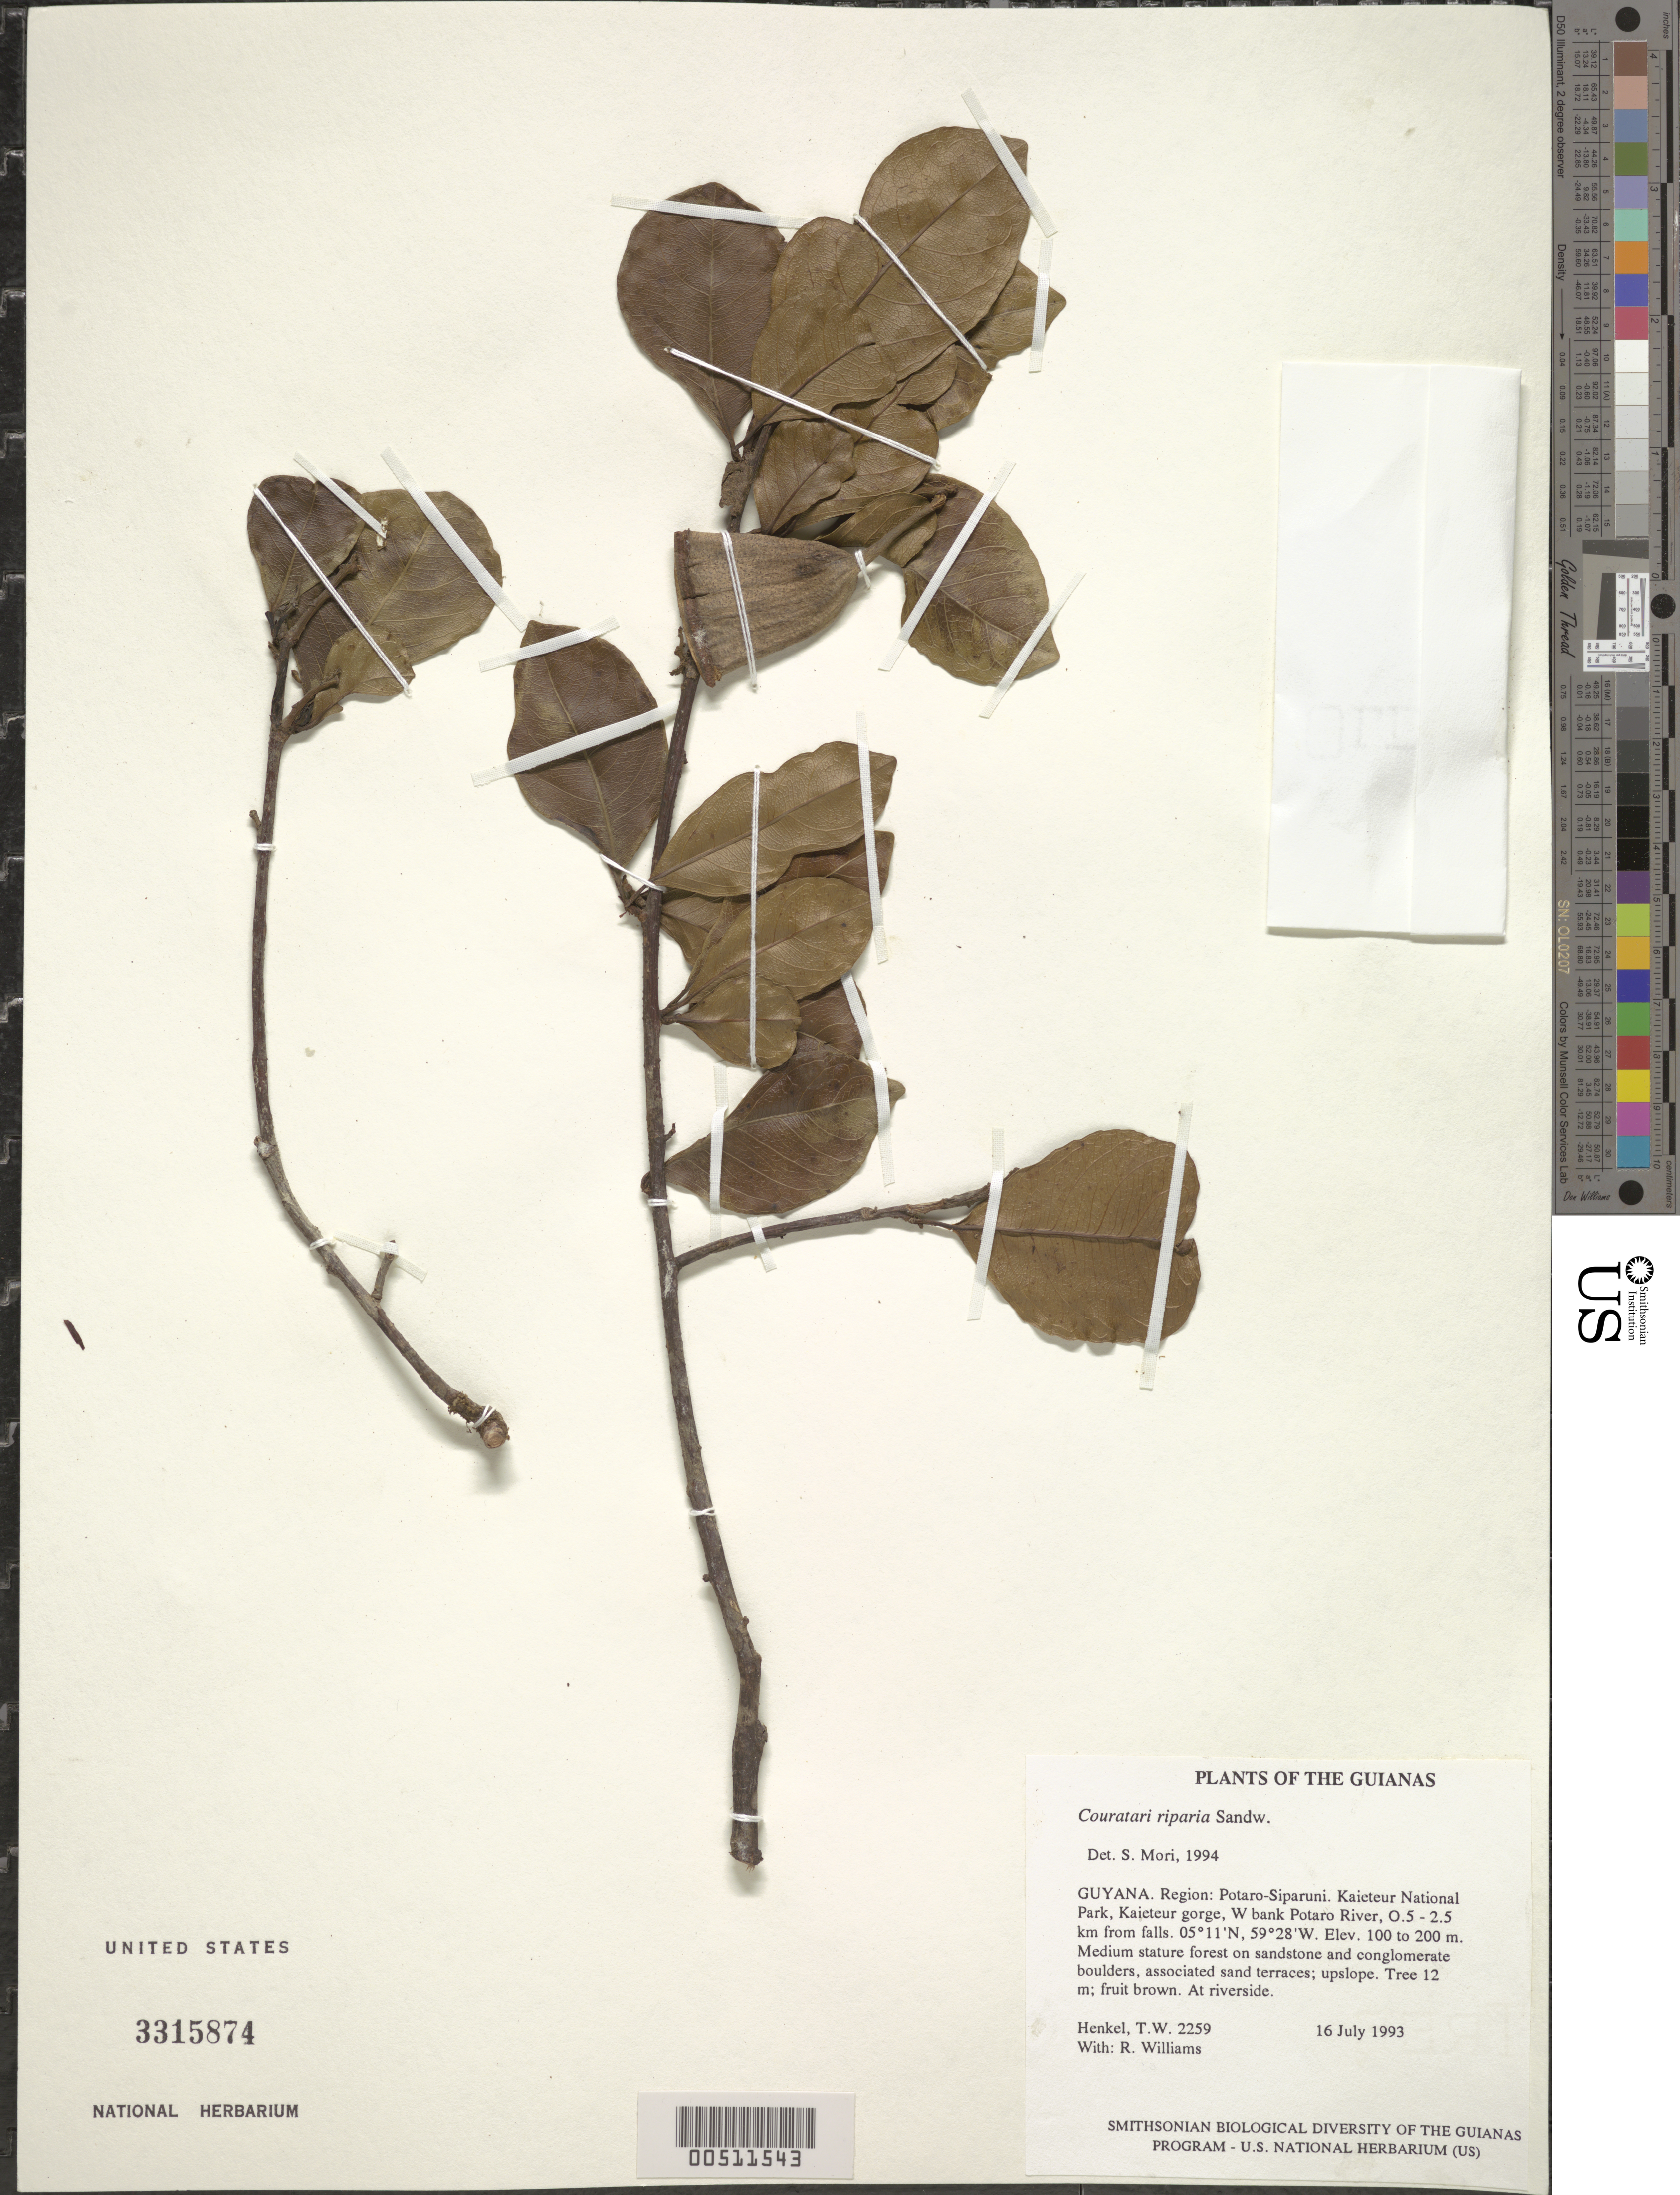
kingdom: Plantae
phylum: Tracheophyta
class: Magnoliopsida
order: Ericales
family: Lecythidaceae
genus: Couratari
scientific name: Couratari riparia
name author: Sandwith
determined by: Mori, Scott A.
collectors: T. Henkel & R. Williams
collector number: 2259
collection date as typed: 16 July 1993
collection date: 1993-07-16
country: Guyana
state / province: Potaro-Siparuni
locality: Kaieteur National Park, Kaieteur gorge, W bank Potaro R, O.5 - 2.5 km from falls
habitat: Medium stature forest on sandstone and conglomerate boulders, associated sand terraces; upslope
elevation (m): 100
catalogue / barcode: US 3315874